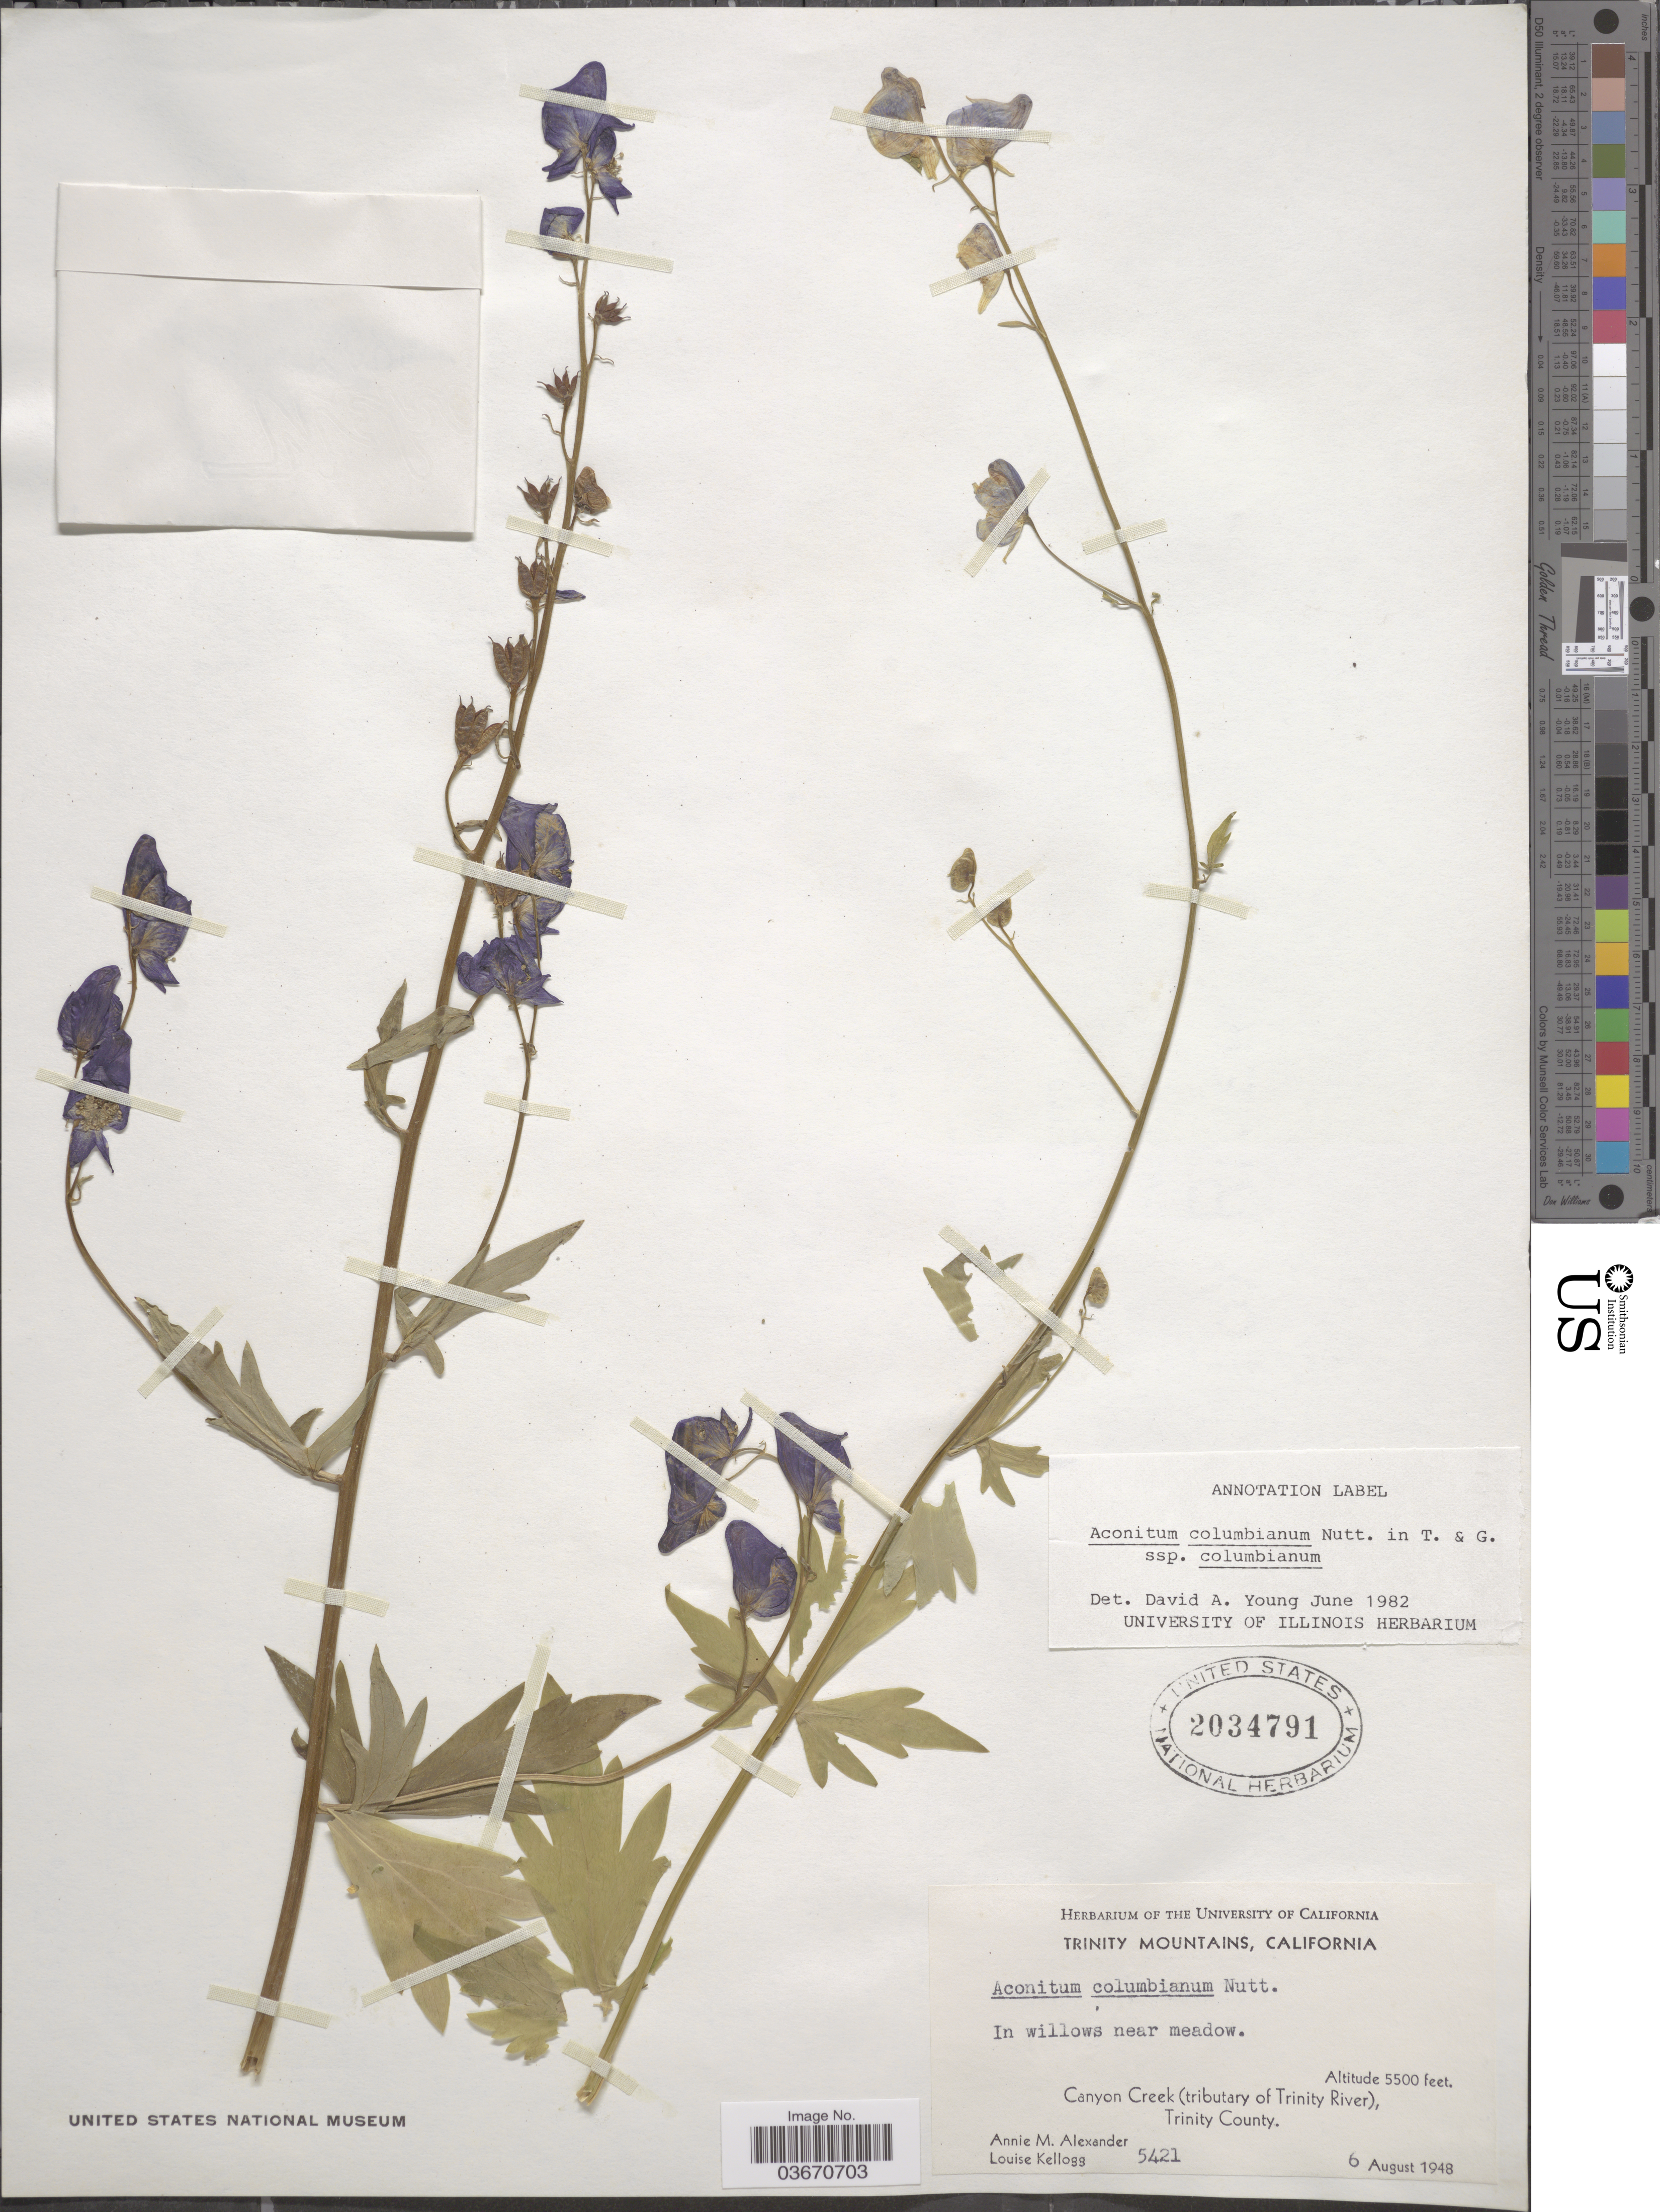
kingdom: Plantae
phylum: Tracheophyta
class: Magnoliopsida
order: Ranunculales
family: Ranunculaceae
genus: Aconitum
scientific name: Aconitum columbianum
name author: Nutt.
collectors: A. M. Alexander & L. Kellogg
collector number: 5421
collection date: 1948-08-06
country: United States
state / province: California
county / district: Trinity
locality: Trinity Mountains. Canyon Creek (tributary of Trinity River), Trinity County.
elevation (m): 1676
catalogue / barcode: US 2034791